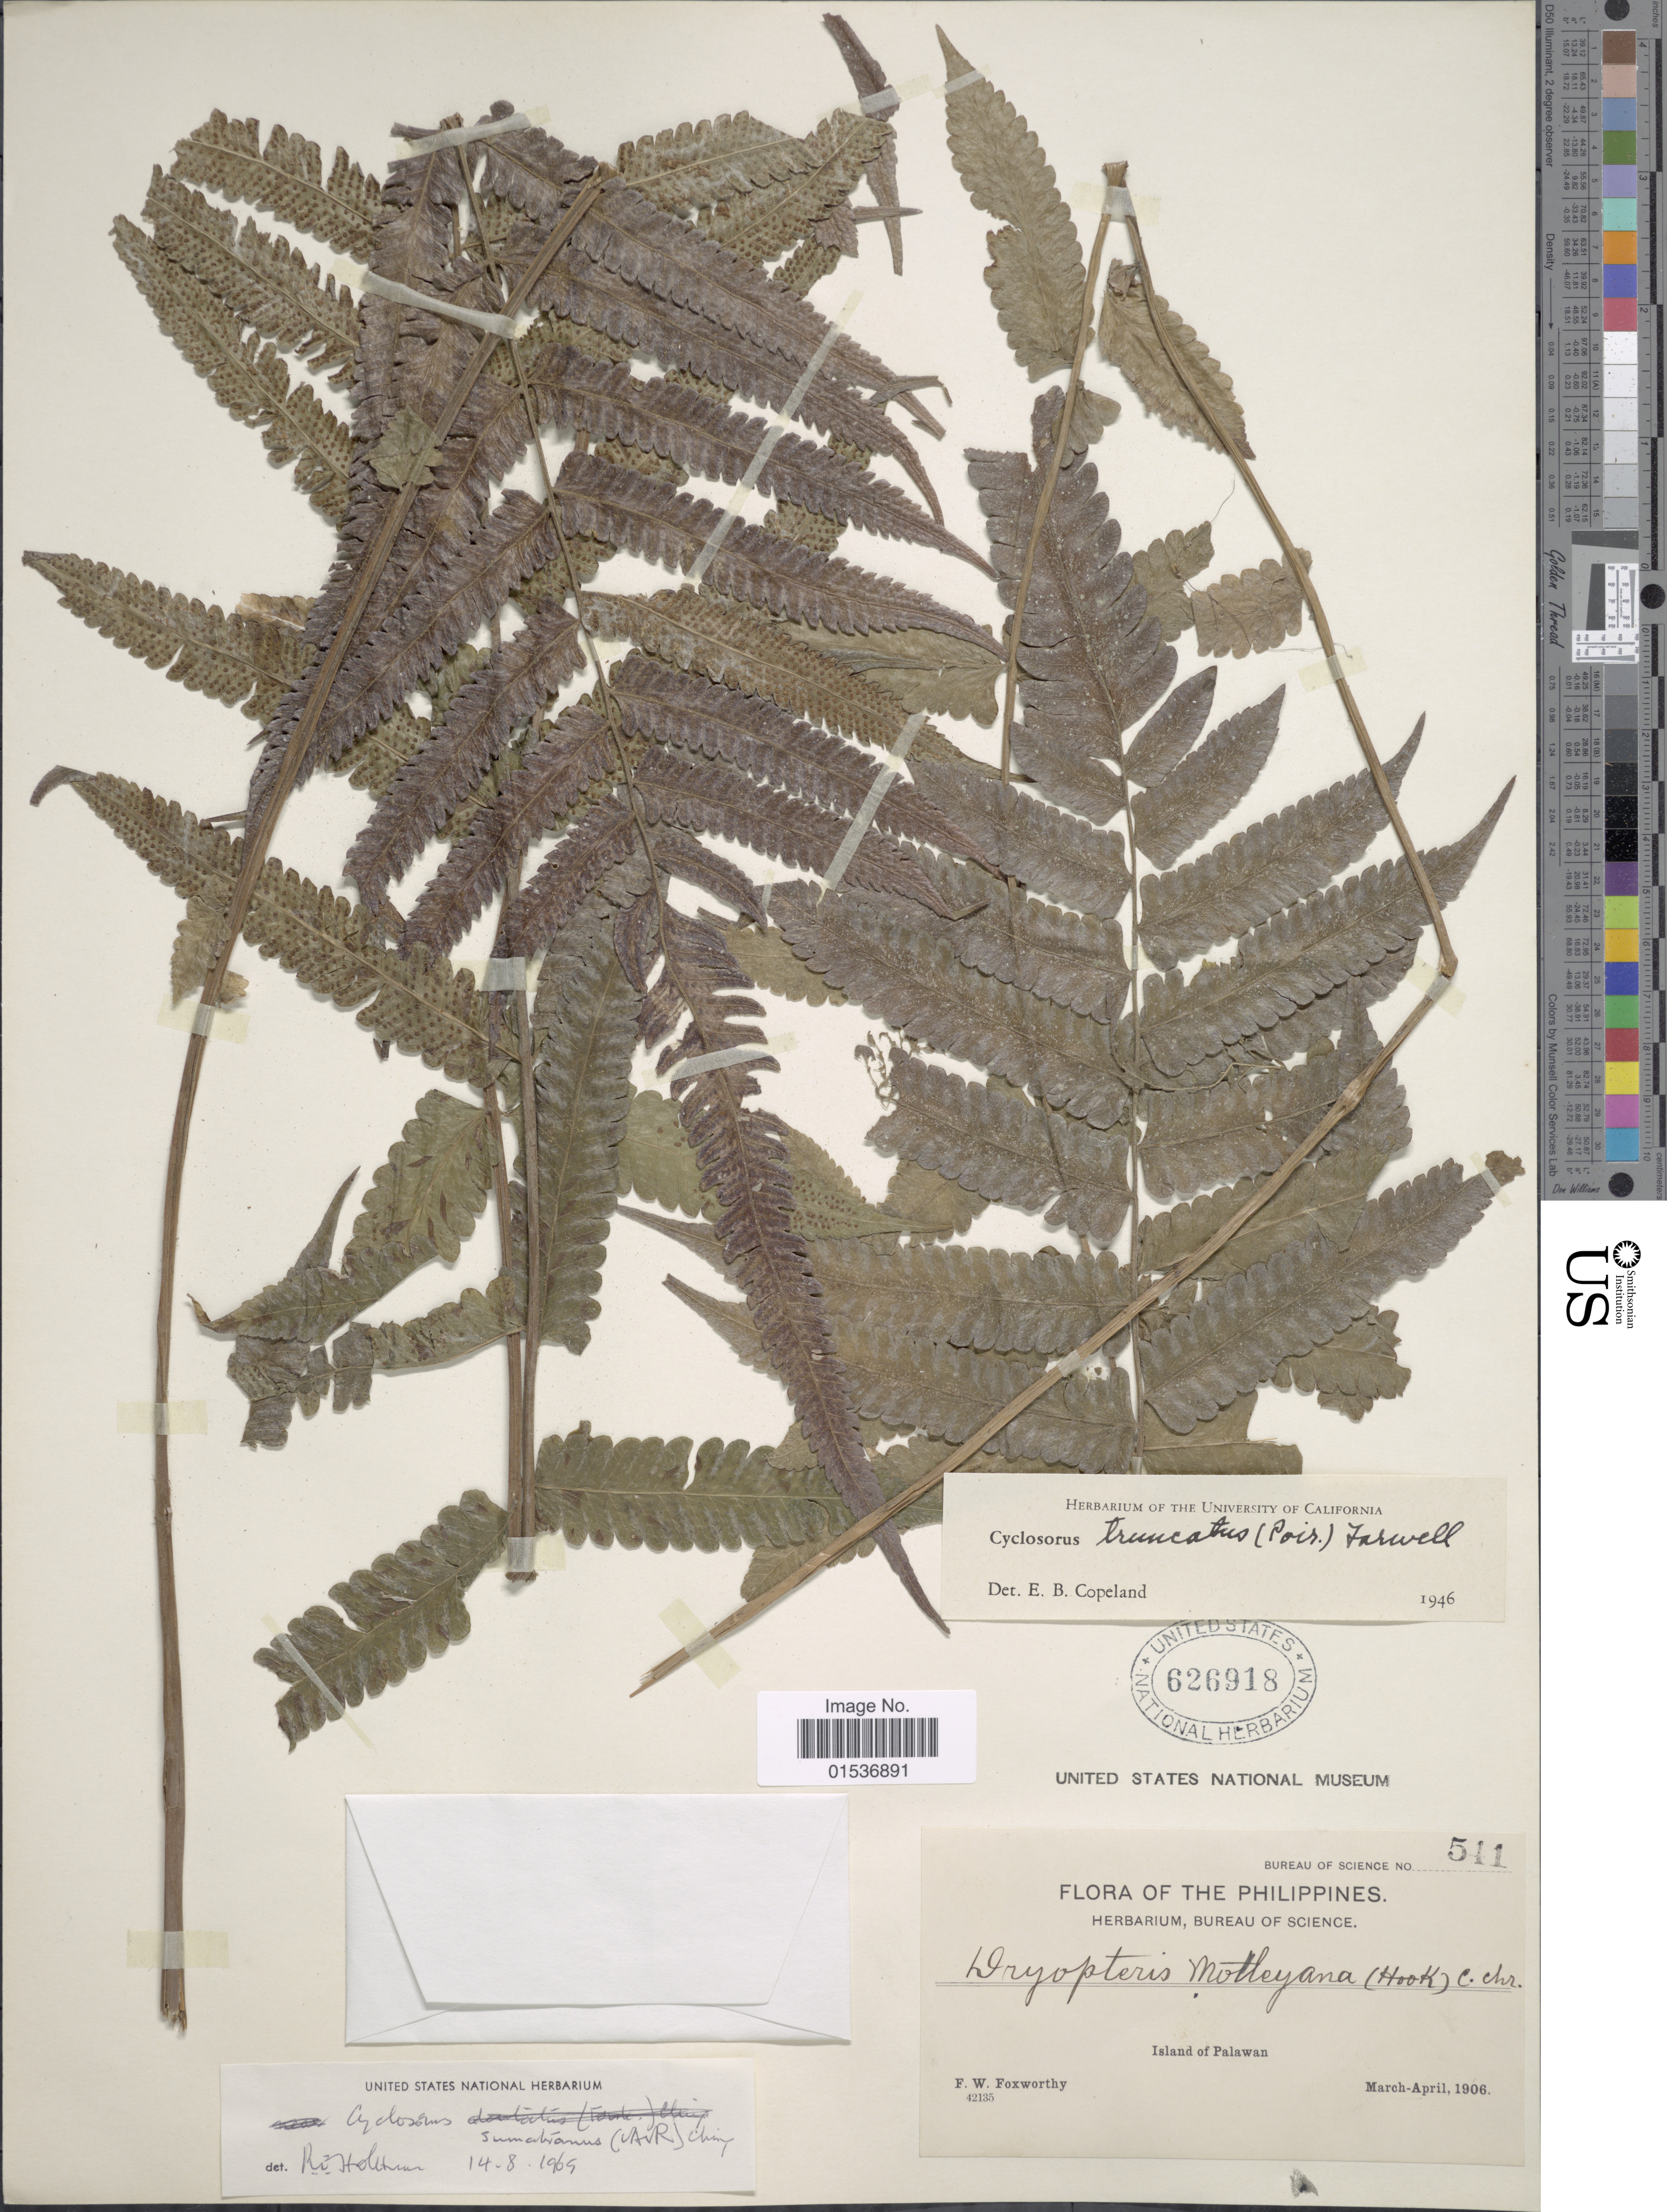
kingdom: Plantae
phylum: Tracheophyta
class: Polypodiopsida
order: Polypodiales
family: Thelypteridaceae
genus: Pseudophegopteris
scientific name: Pseudophegopteris sumatrana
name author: (Alderw.) Holttum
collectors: F. W. Foxworthy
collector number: Bureau of Science 541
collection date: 1906-03/1906-04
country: Philippines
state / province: Mimaropa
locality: Philippines, Island of Palawan.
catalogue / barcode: US 626918